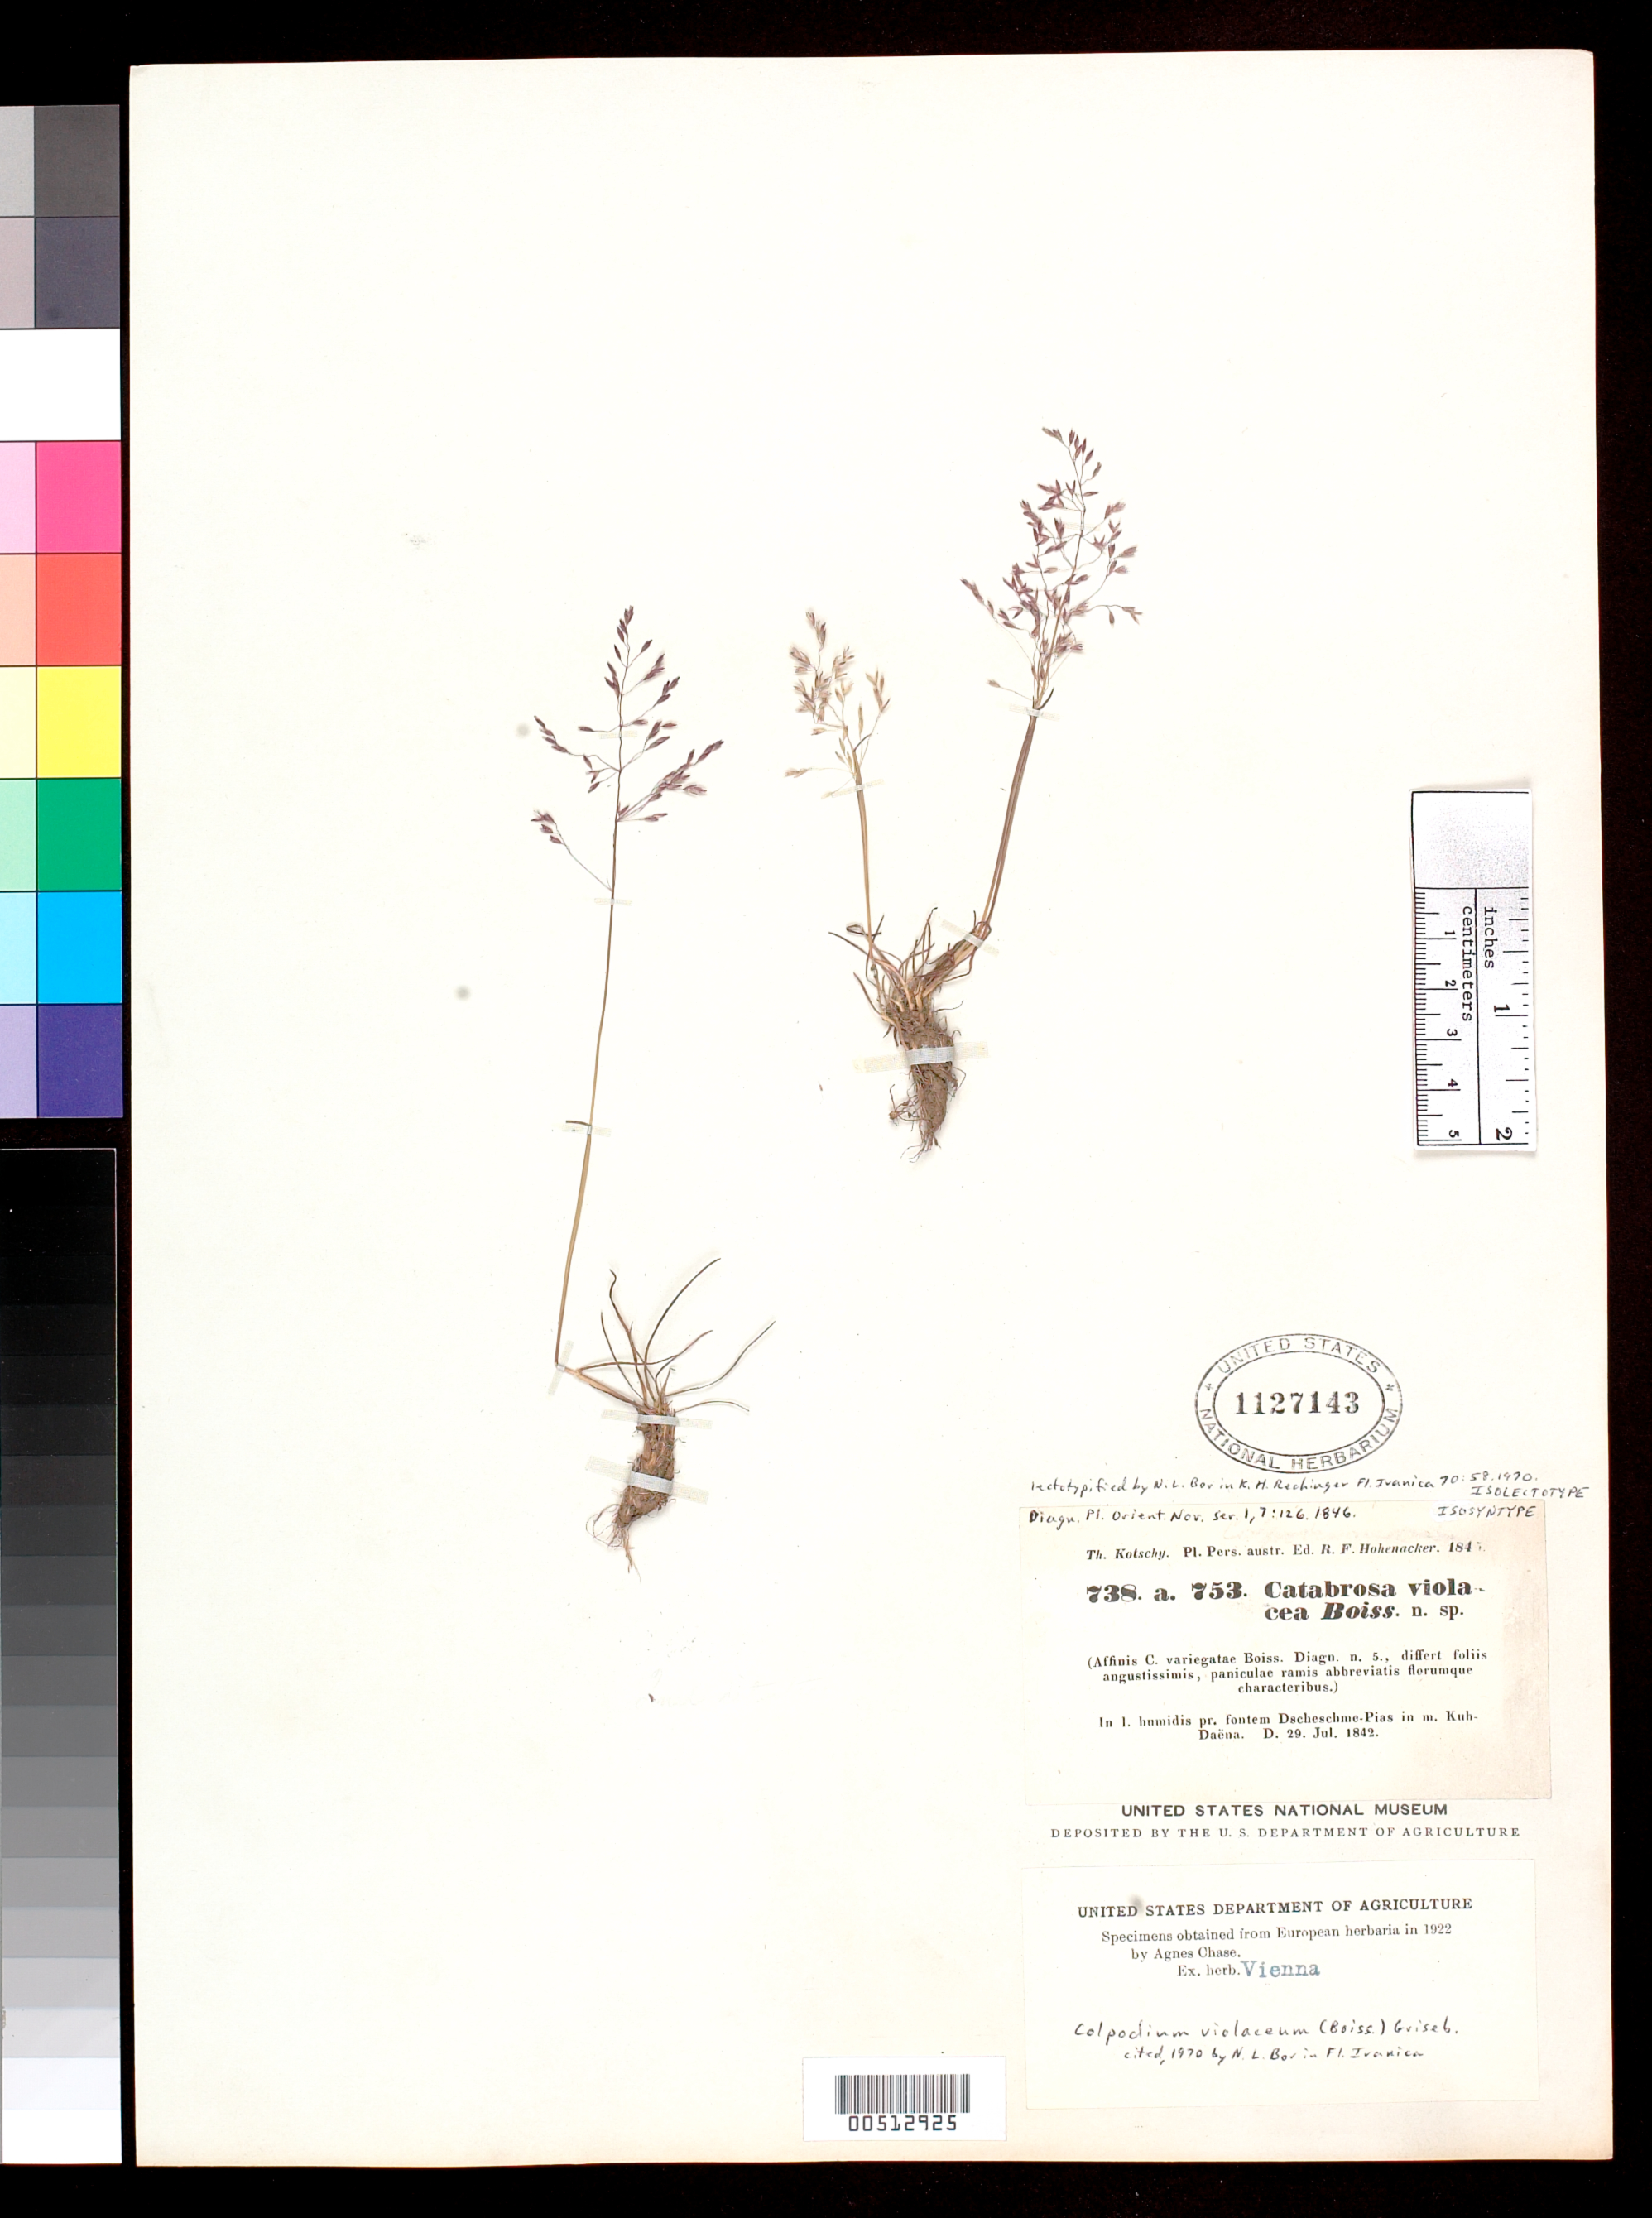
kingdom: Plantae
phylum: Tracheophyta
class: Liliopsida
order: Poales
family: Poaceae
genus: Catabrosa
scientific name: Catabrosa violacea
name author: Boiss.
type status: Isolectotype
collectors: K. G. Kotschy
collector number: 738 A. 753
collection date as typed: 29 Jul 1842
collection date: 1842-07-29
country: Iran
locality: Pr. fontem Dscheschme-Pias in m. Kuh-daena. [Near Dscheschme-Pias Spring on Kuh-daena Mountain?]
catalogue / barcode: US 1127143